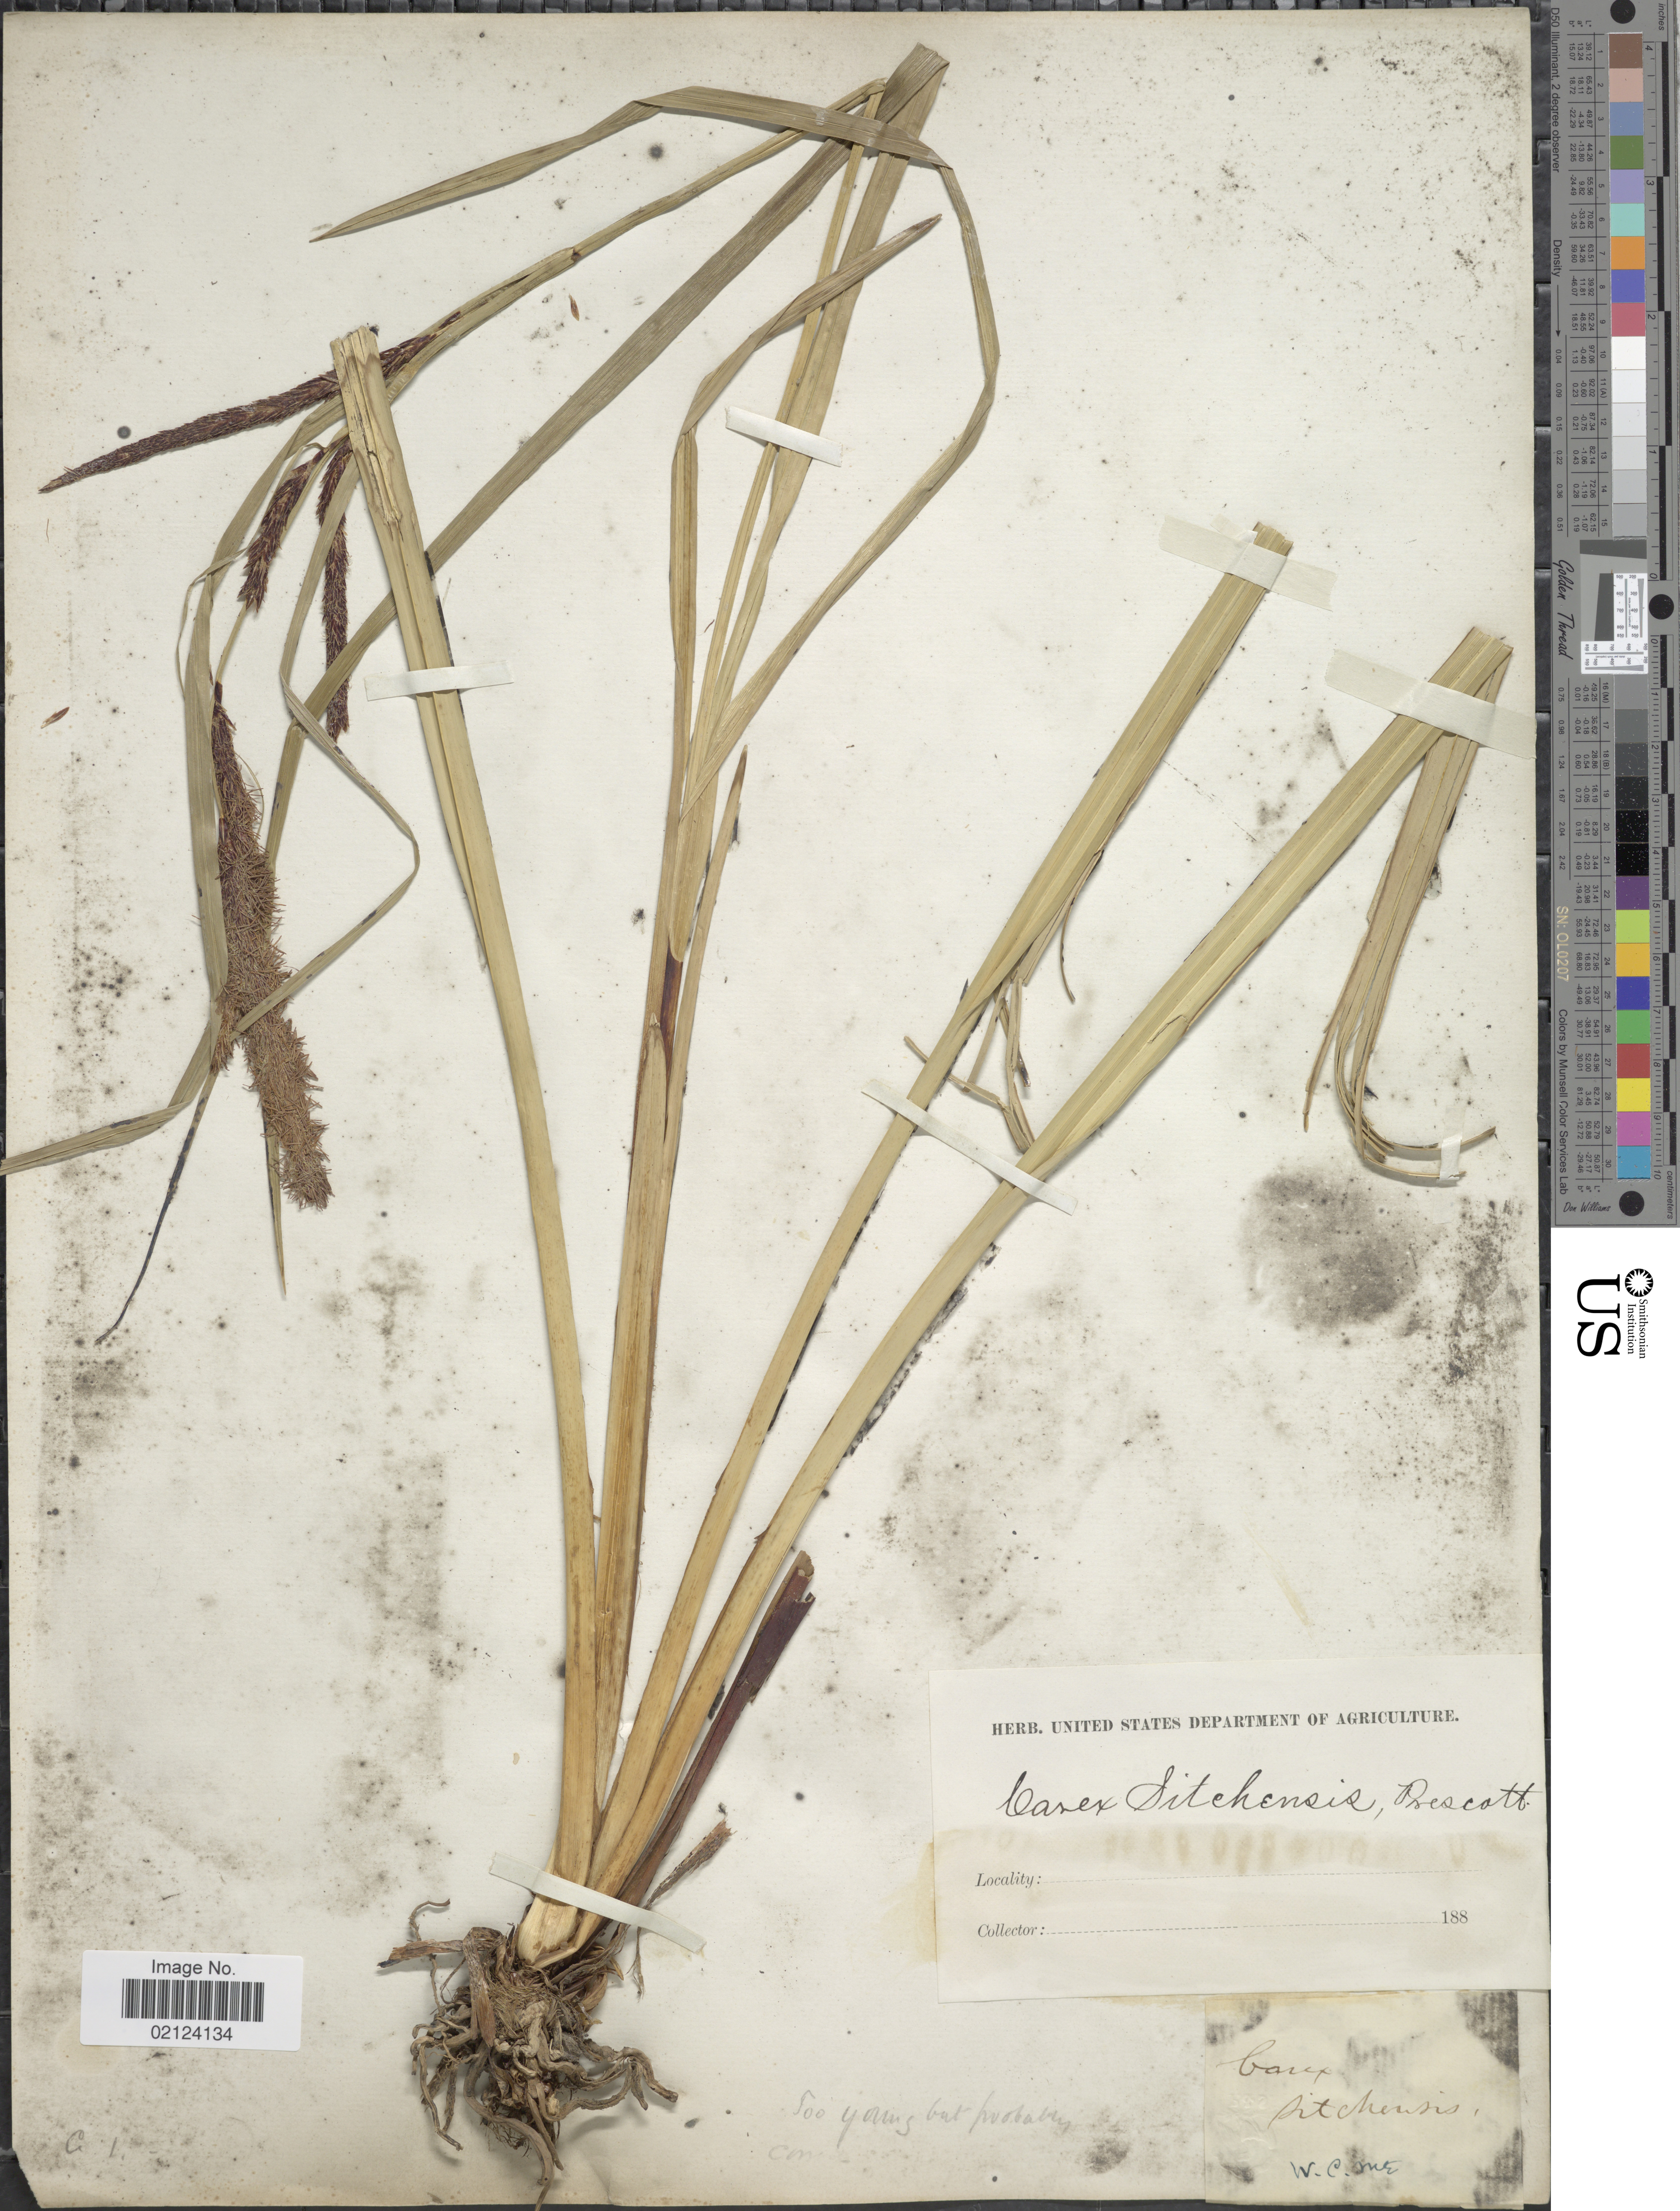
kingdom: Plantae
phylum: Tracheophyta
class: Liliopsida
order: Poales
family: Cyperaceae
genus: Carex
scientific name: Carex obnupta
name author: L.H. Bailey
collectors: ex herb. U. S. Department of Agriculture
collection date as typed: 188